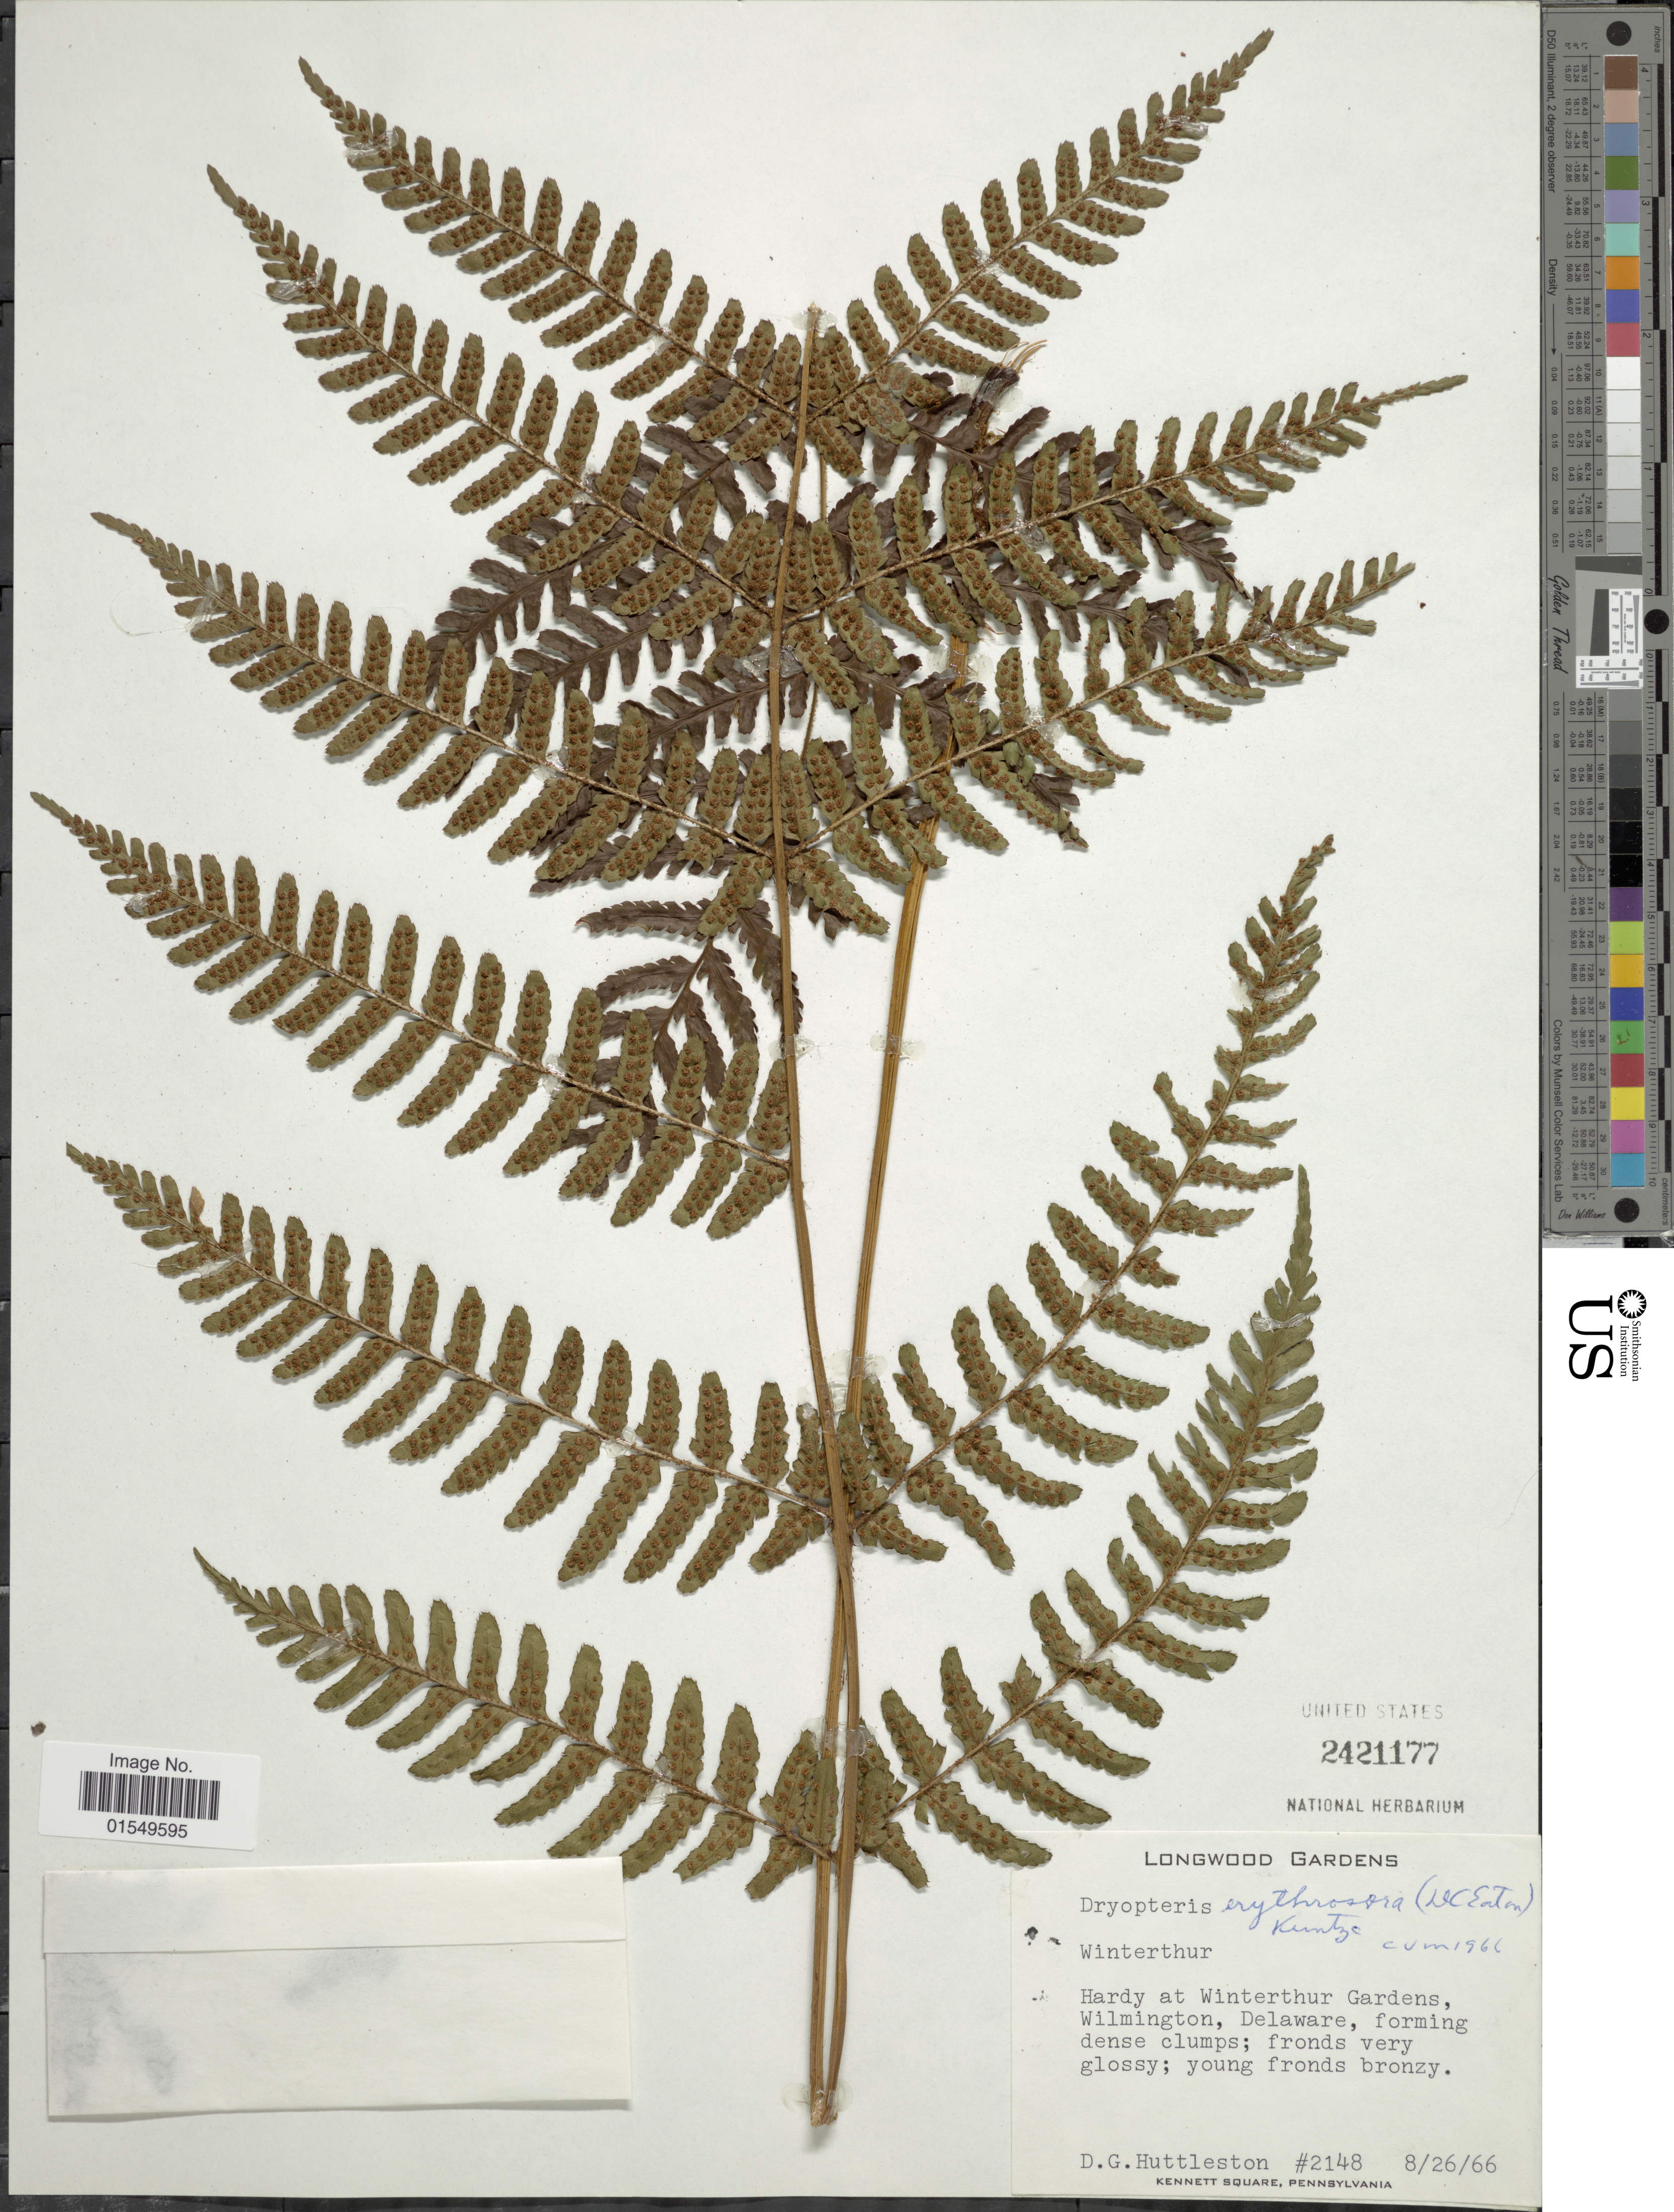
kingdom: Plantae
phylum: Tracheophyta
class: Polypodiopsida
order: Polypodiales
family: Dryopteridaceae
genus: Dryopteris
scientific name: Dryopteris erythrosora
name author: (D.C. Eaton) Kuntze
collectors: D. G. Huttleston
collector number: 2148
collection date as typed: Transcribed d/m/y: 26/8/66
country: United States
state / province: Delaware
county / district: New Castle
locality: Longwood Gardens, Winterthur, Hardy at Winterthur Gardens, wilmington, Delaware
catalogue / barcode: US 2421177